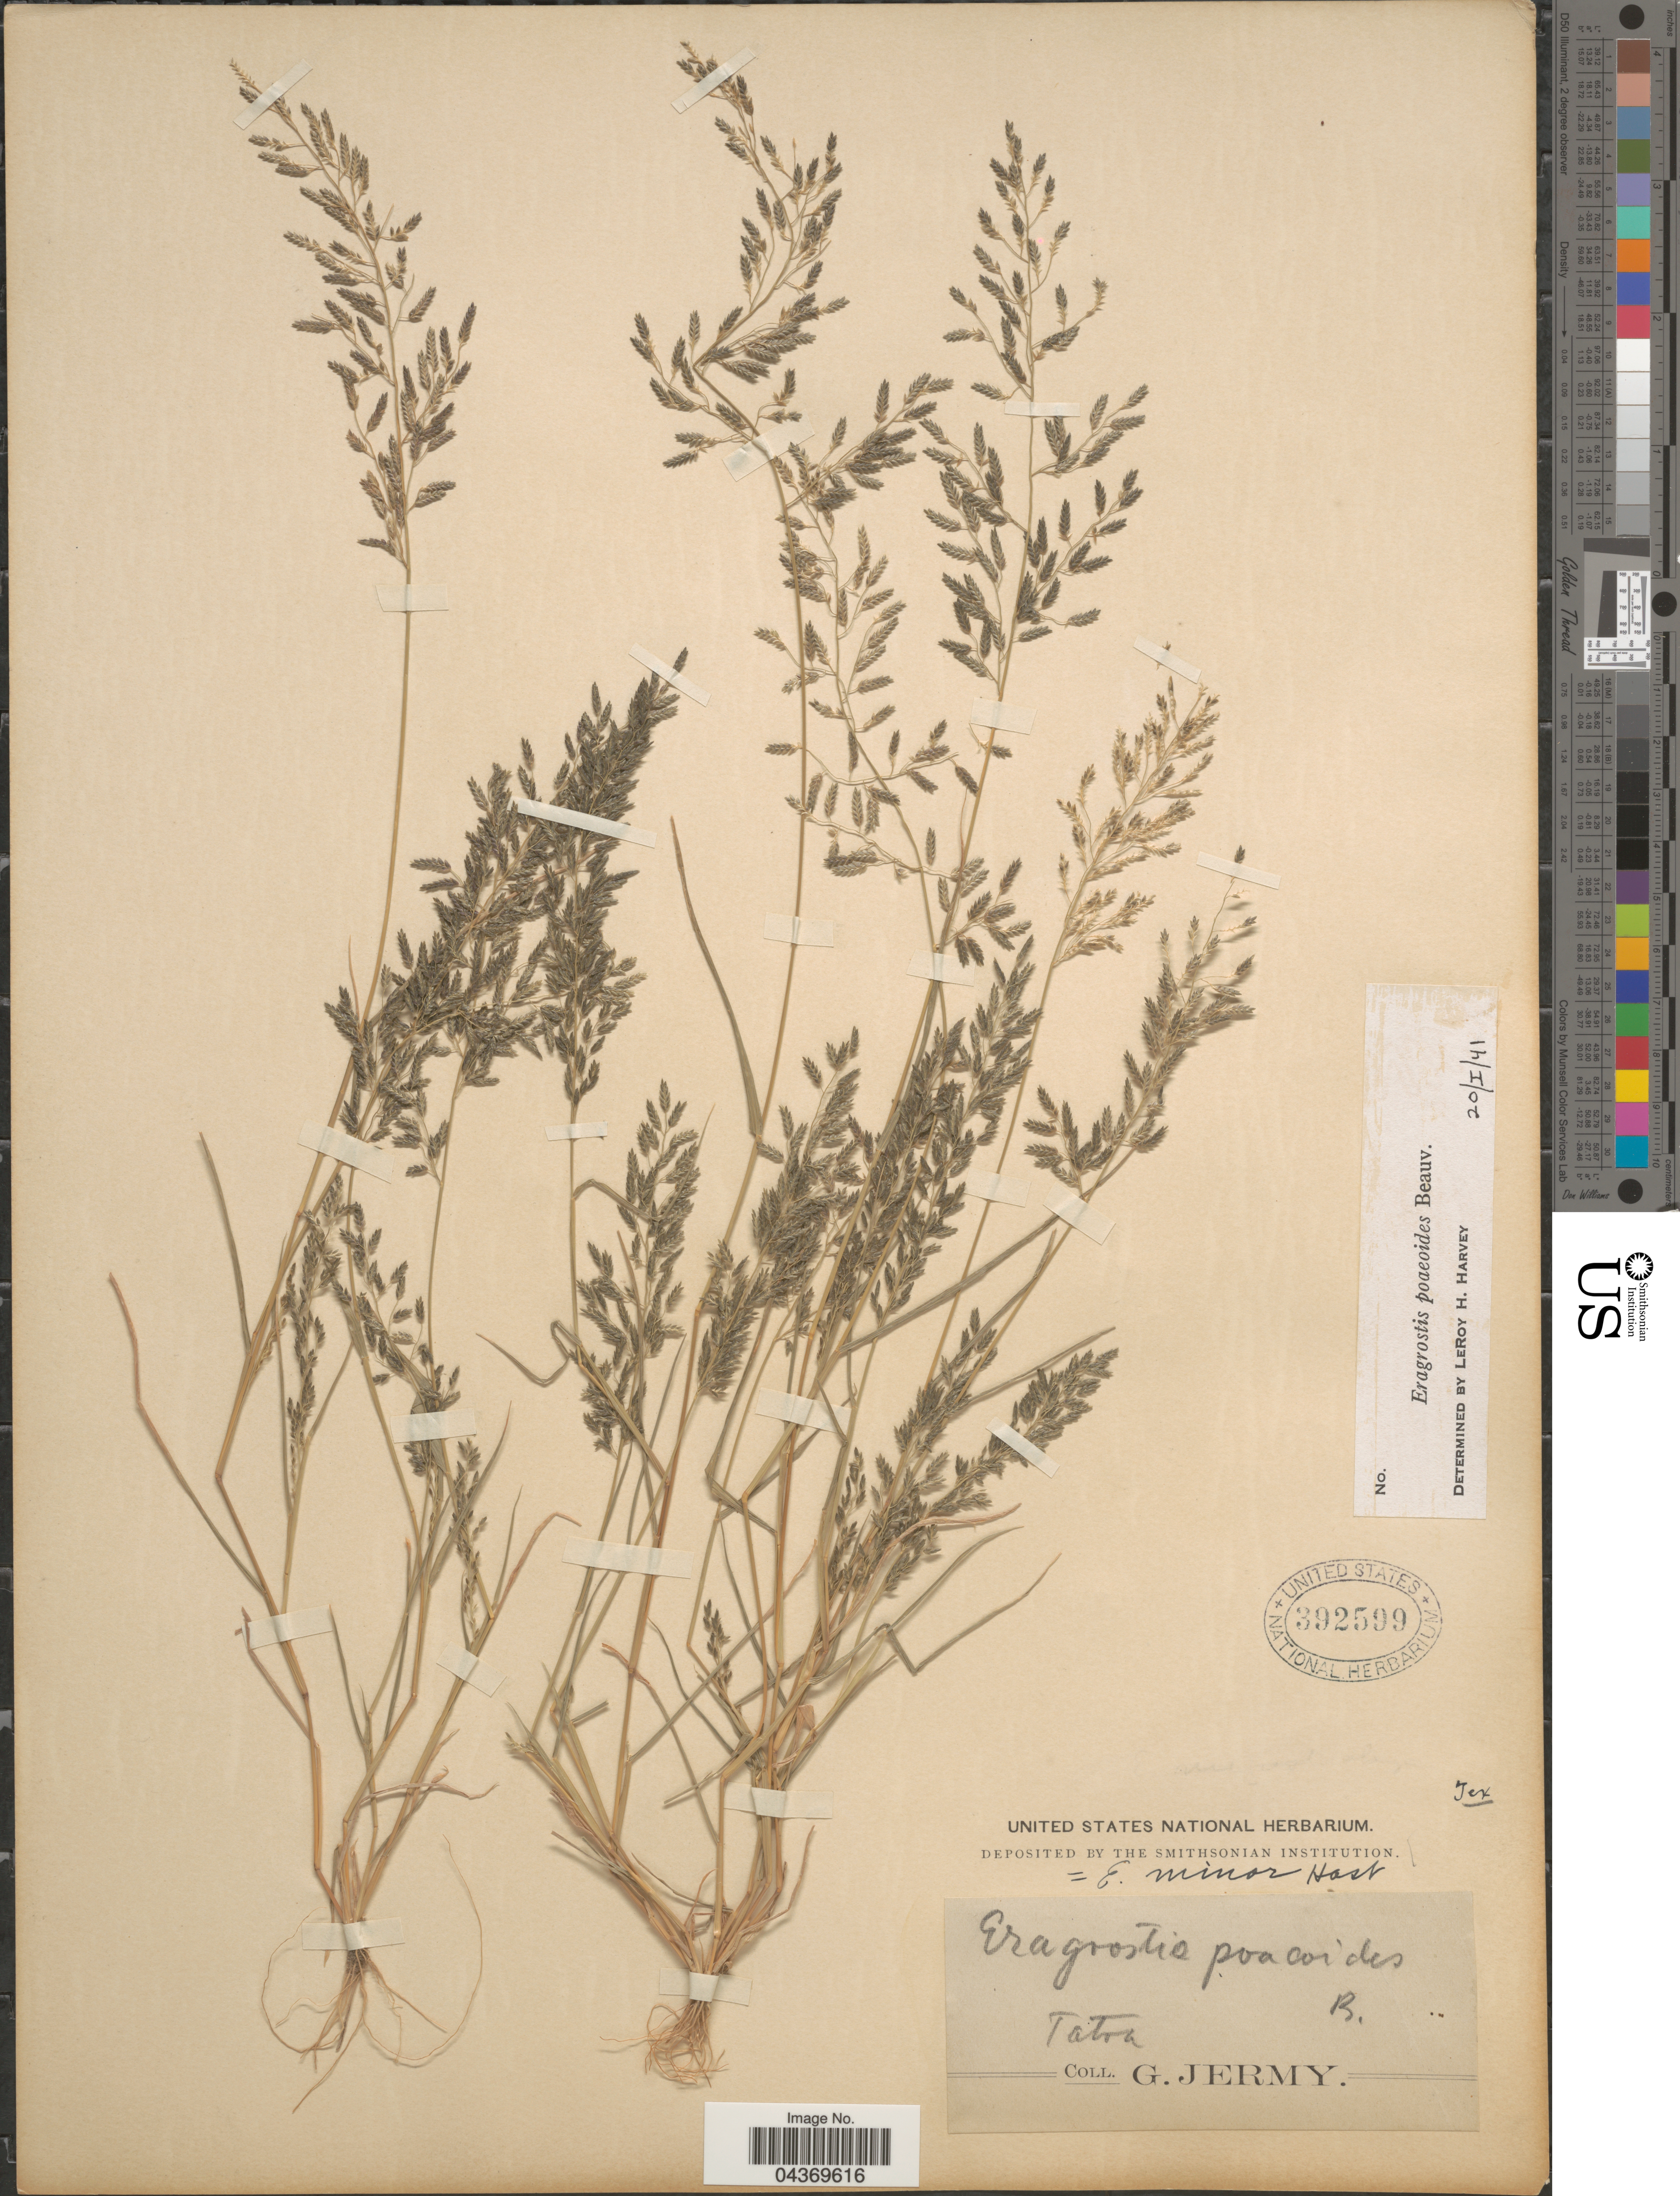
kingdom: Plantae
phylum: Tracheophyta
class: Liliopsida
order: Poales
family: Poaceae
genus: Eragrostis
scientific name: Eragrostis minor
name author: Host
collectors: G. Jermy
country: United States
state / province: Texas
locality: Tatra.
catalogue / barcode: US 392599